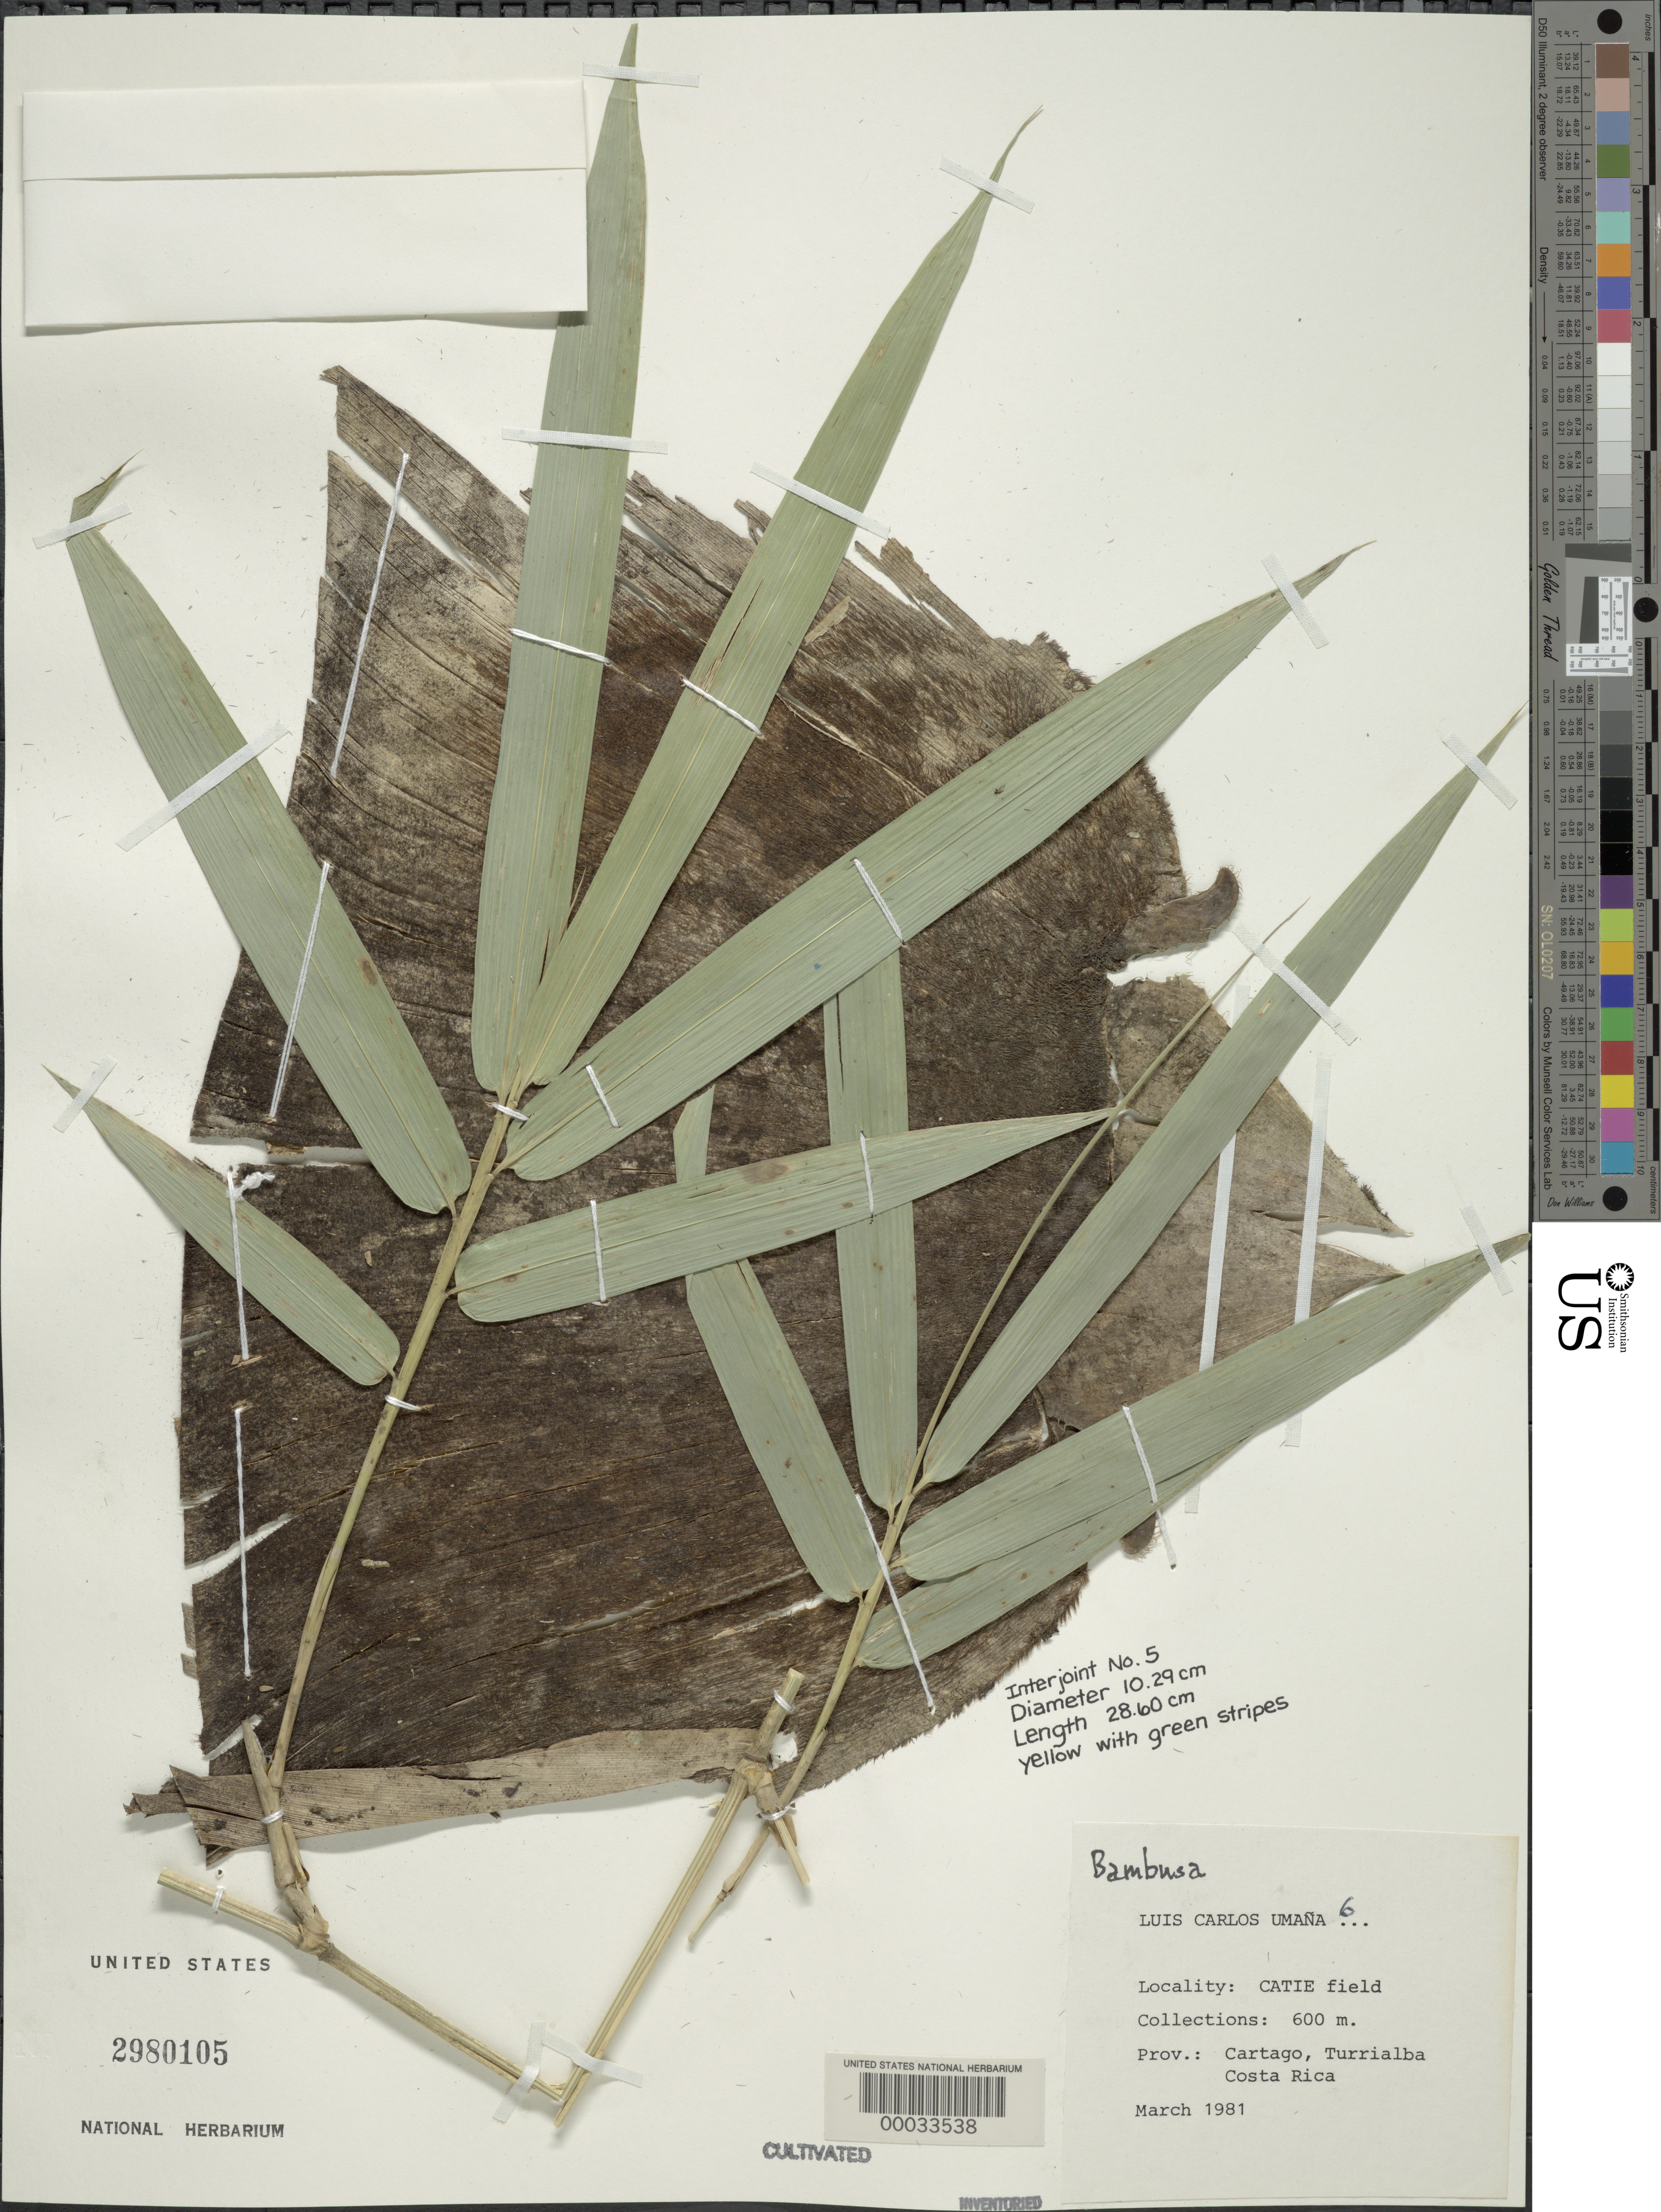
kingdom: Plantae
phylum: Tracheophyta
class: Liliopsida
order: Poales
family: Poaceae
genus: Bambusa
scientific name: Bambusa sp.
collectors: L. C. Umaña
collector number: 6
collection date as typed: Mar 1981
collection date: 1981-03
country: Costa Rica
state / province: Cartago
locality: Catie field, Turrialba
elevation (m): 600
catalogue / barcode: US 2980105